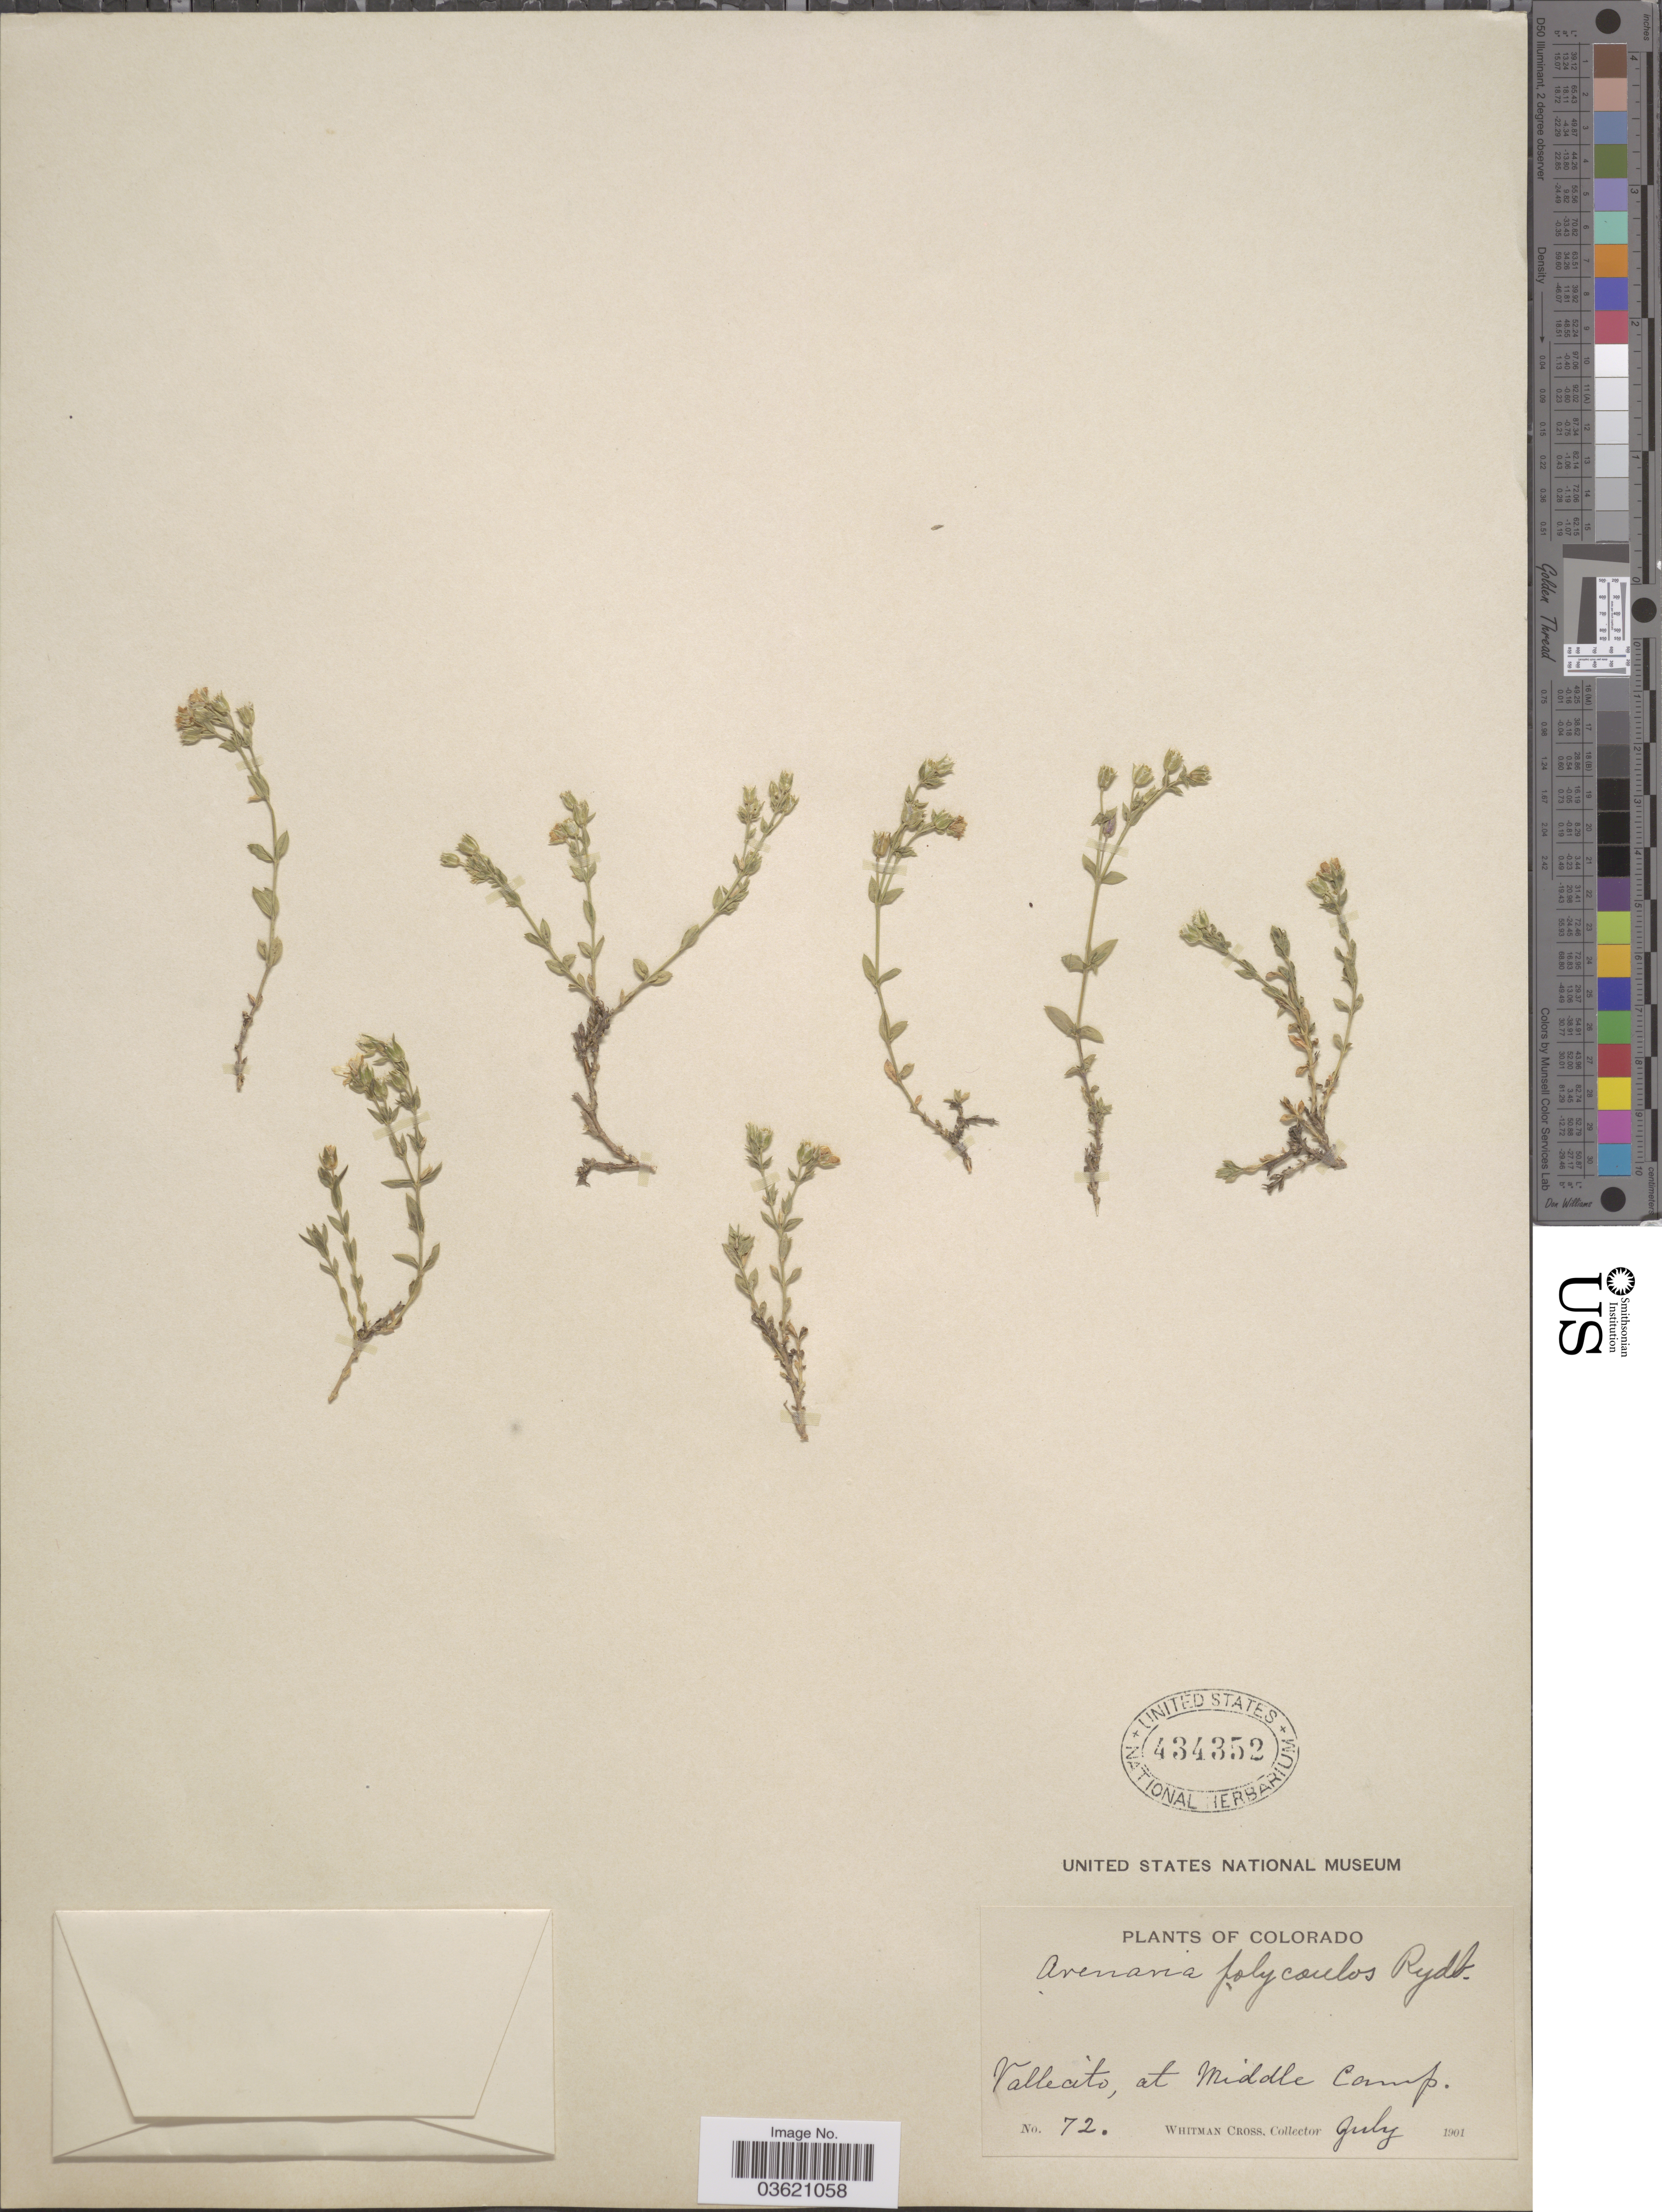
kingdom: Plantae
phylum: Tracheophyta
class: Magnoliopsida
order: Caryophyllales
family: Caryophyllaceae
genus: Arenaria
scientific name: Arenaria polycaulos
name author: Rydb.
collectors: W. Cross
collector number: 72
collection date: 1901-07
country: United States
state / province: Colorado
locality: Vallecito, at Middle Camp.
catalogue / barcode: US 434352